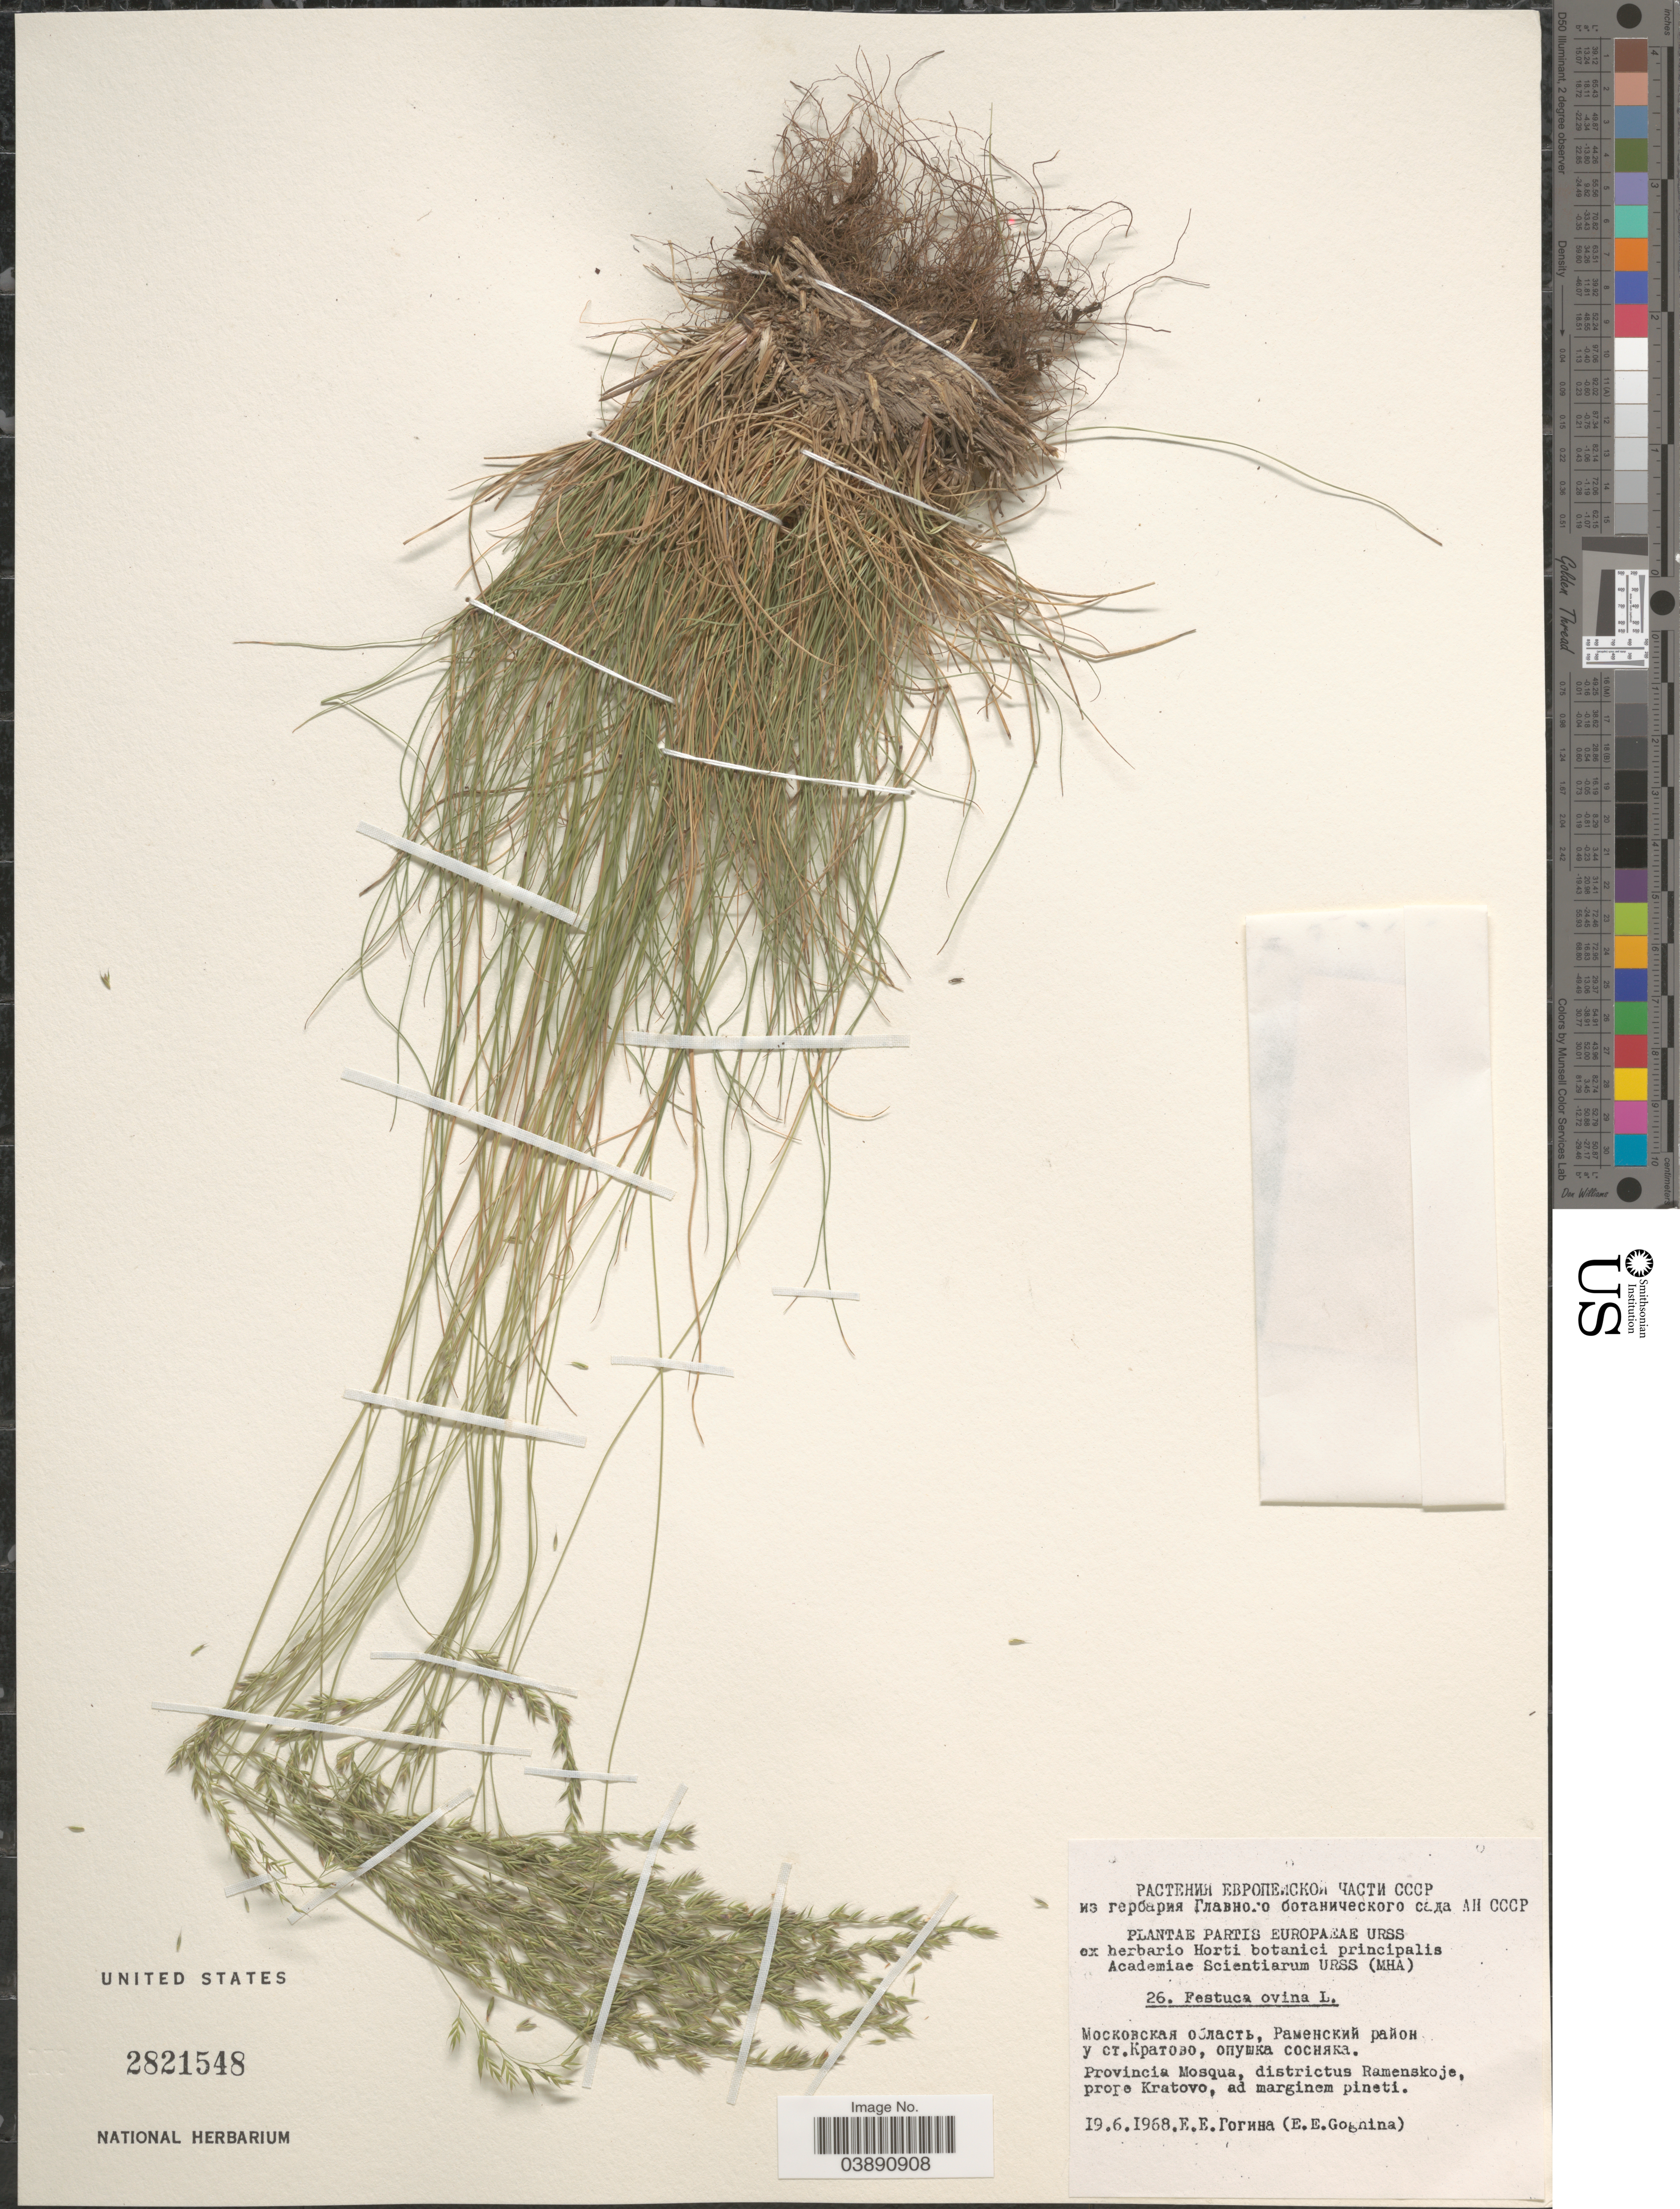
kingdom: Plantae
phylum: Tracheophyta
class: Liliopsida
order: Poales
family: Poaceae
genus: Festuca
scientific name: Festuca ovina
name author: L.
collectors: E. Goghina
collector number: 26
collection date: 1968-06-19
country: Russian Federation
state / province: Moscow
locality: Provincia Mosqua, districtus Ramenskoje, prope Kratovo, ad marginem pineti.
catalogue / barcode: US 2821548